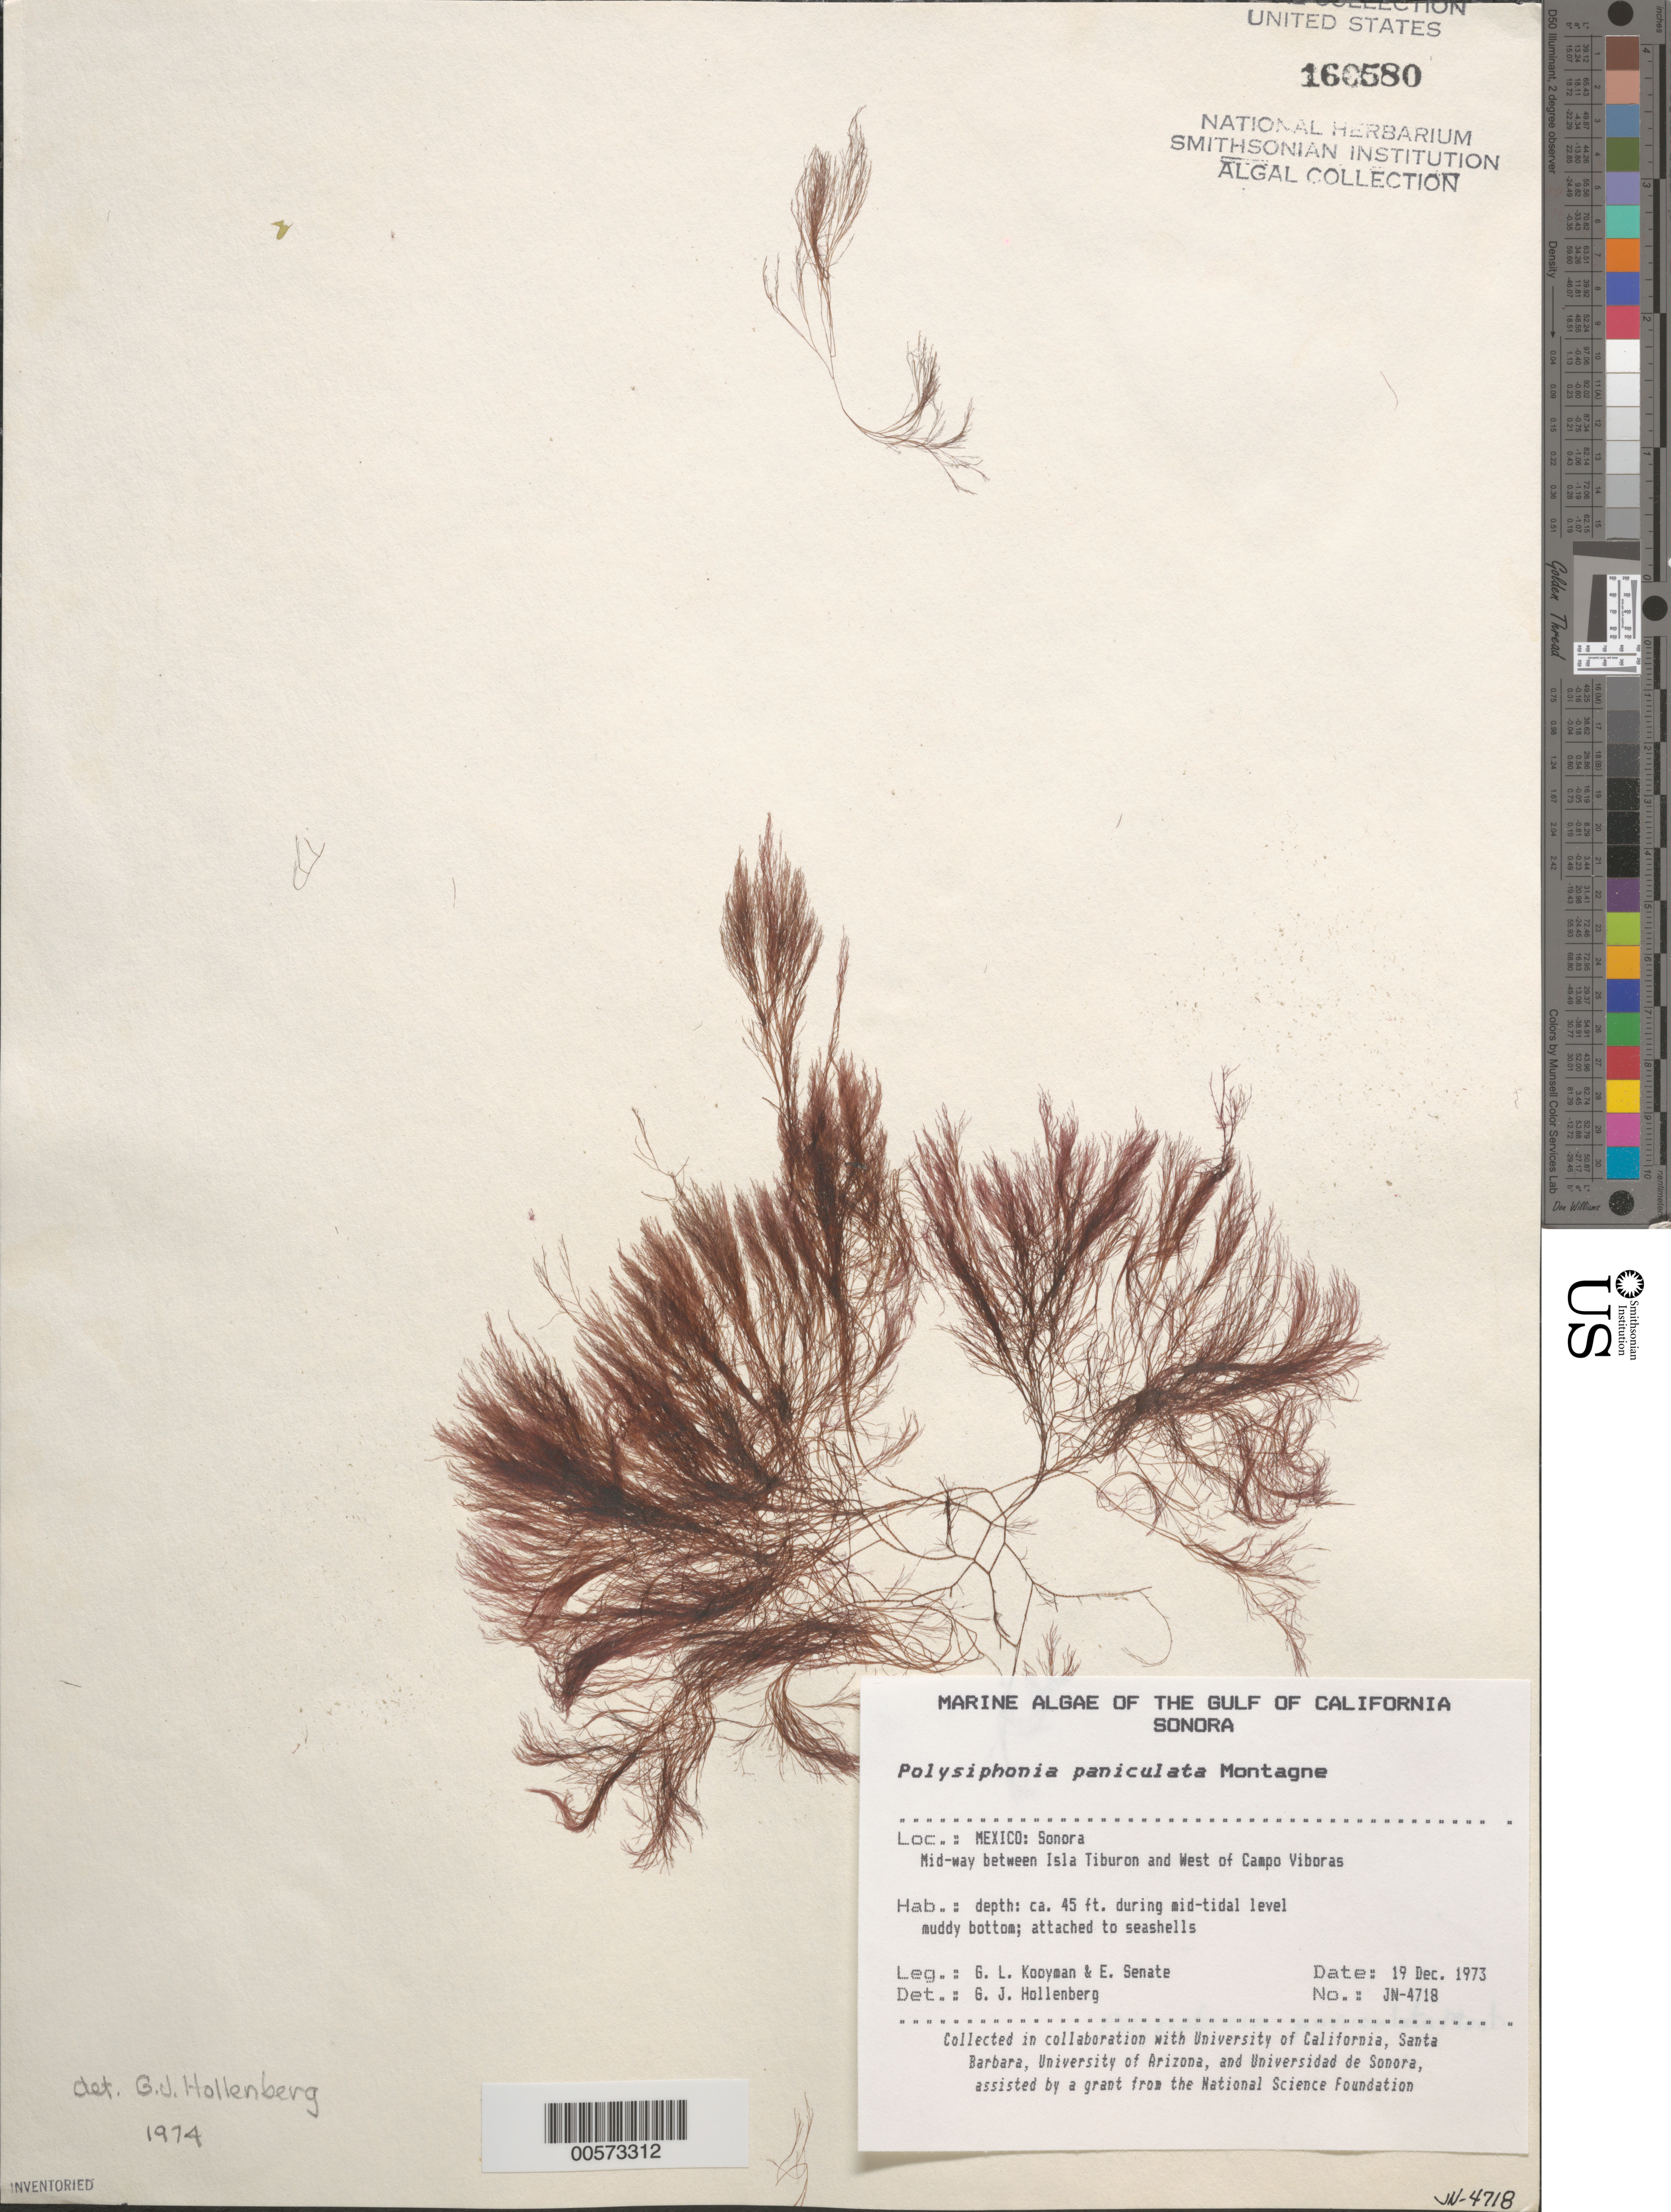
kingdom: Plantae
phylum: Rhodophyta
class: Florideophyceae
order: Ceramiales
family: Rhodomelaceae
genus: Eutrichosiphonia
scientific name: Eutrichosiphonia paniculata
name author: (Mont.) D.E.Bustamante & T.O. Cho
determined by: Algae name updating Project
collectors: G. Kooyman & E. Sennett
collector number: Jn-4718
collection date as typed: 19 Dec 1973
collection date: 1973-12-19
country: Mexico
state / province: Sonora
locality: West of Campo Vibroras, near Isla Tiburon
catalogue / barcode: US 160580